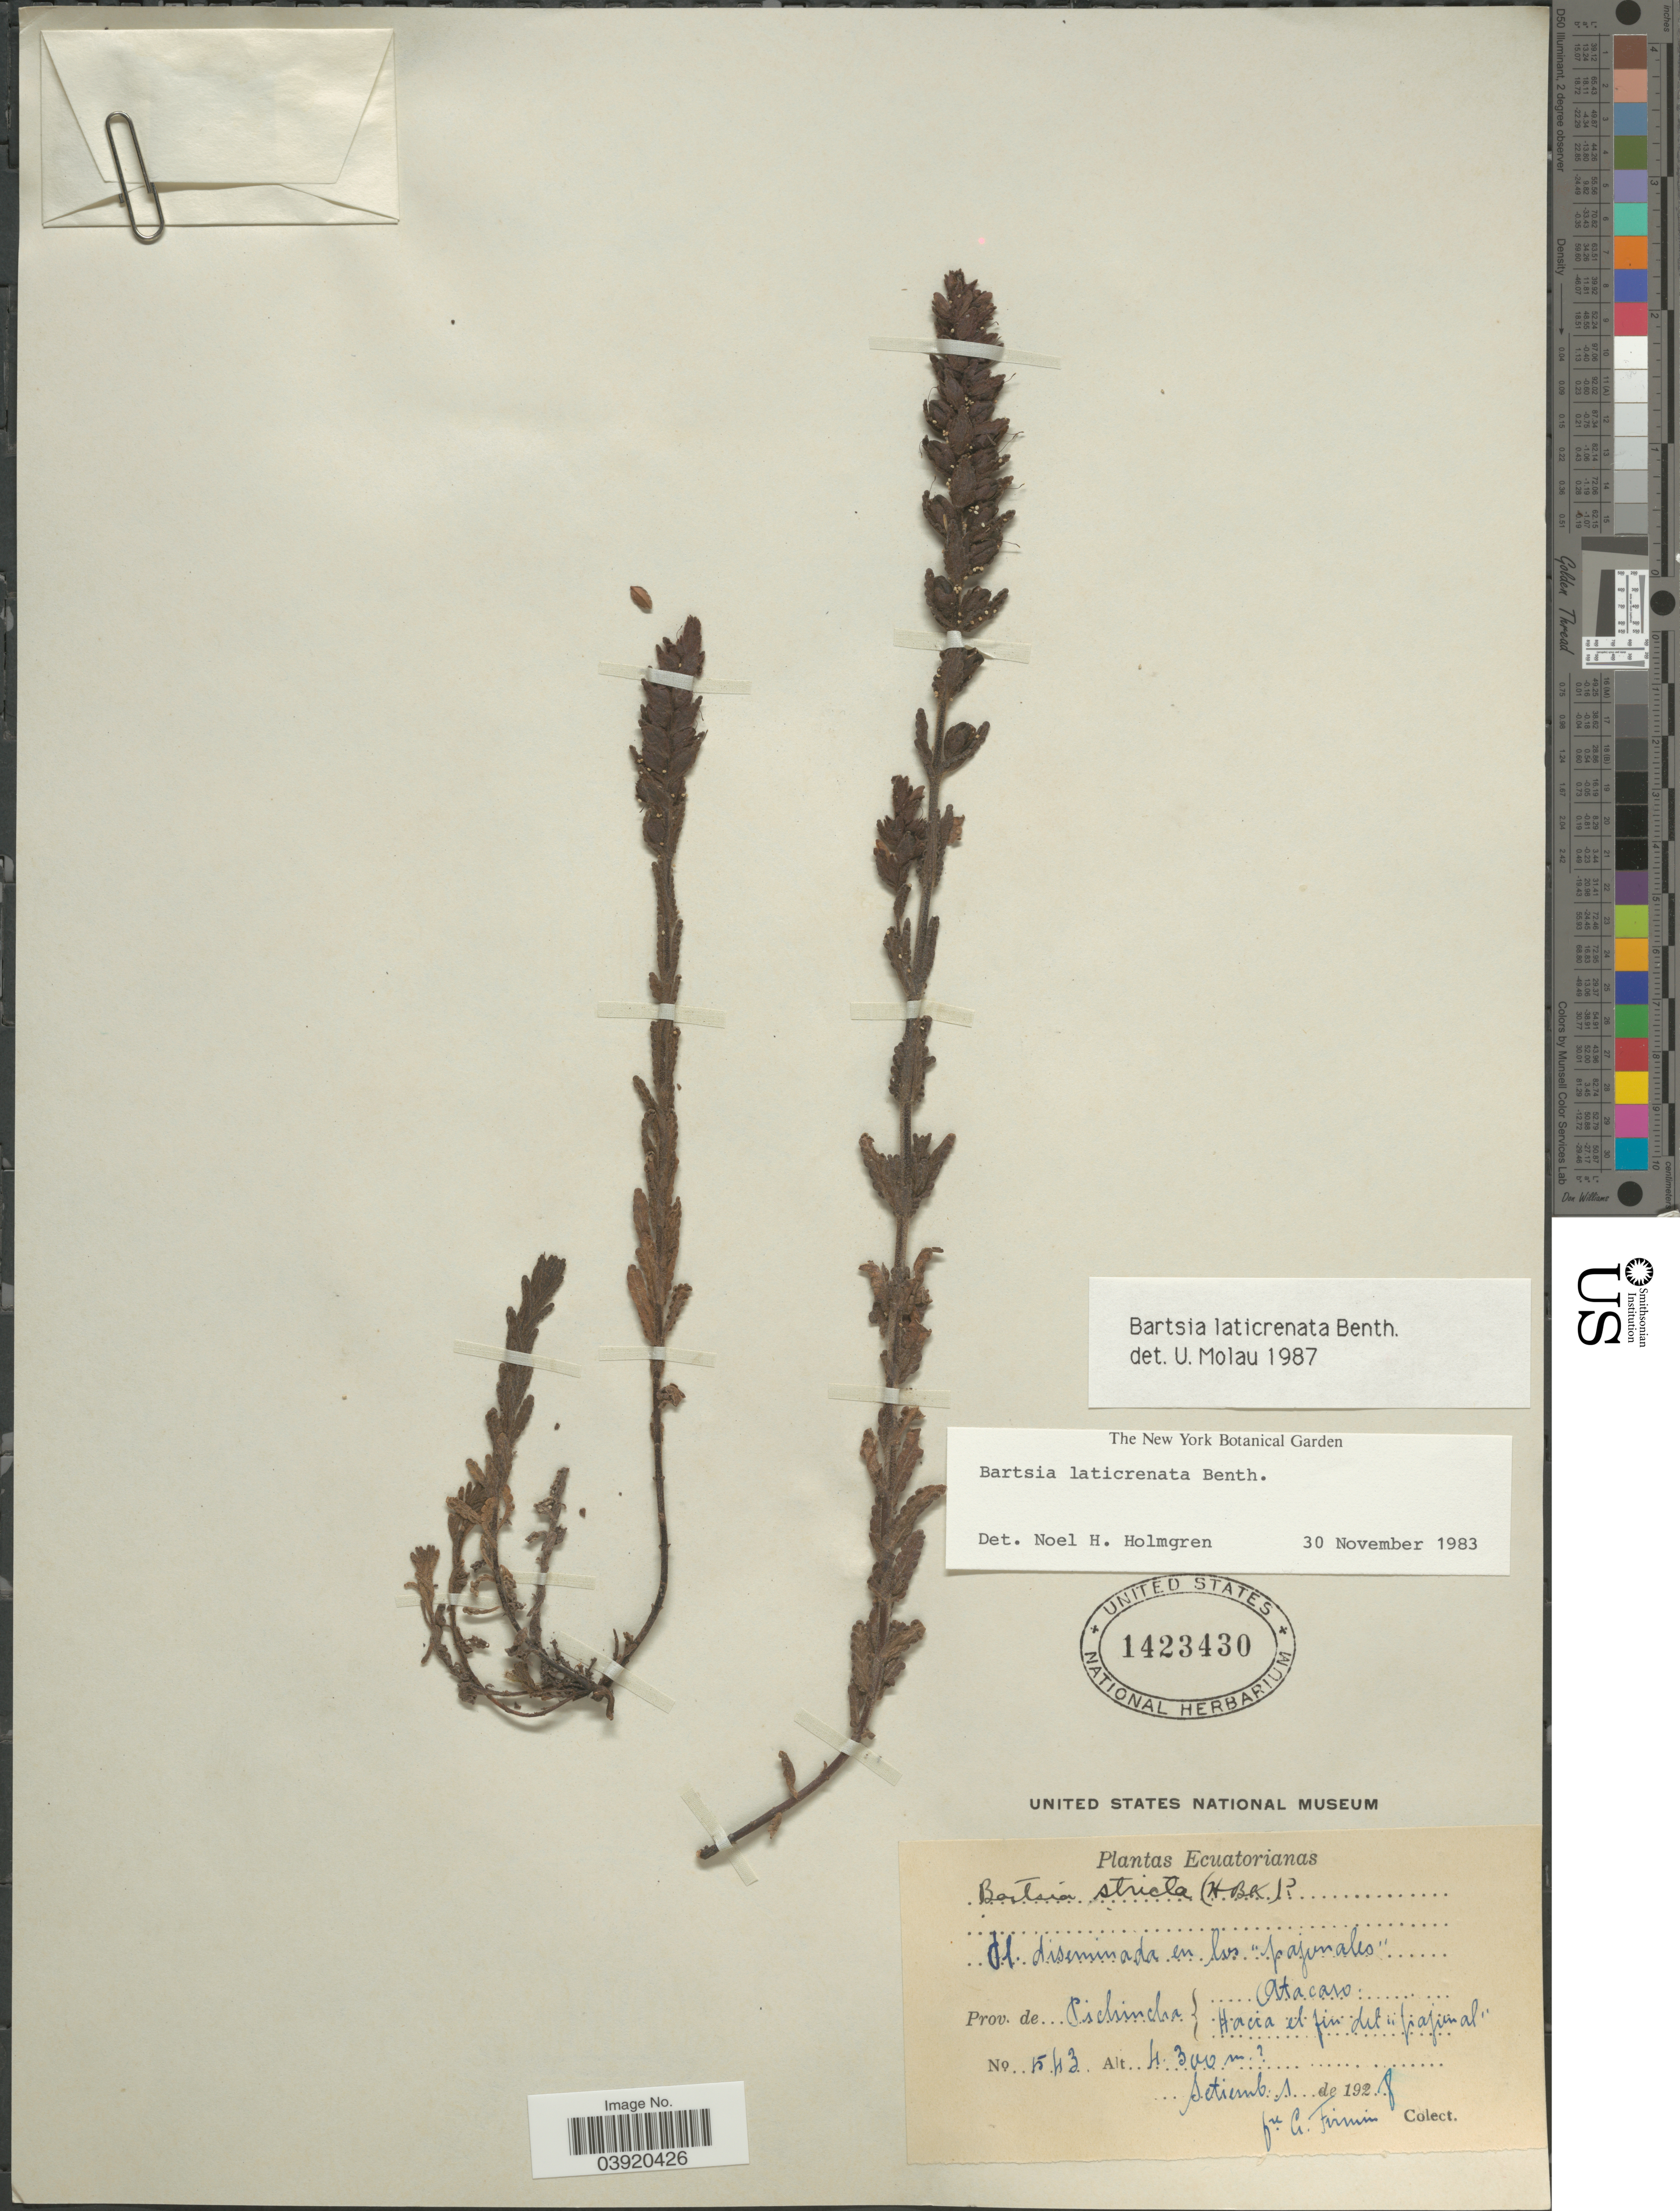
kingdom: Plantae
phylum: Tracheophyta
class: Magnoliopsida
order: Lamiales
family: Orobanchaceae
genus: Bartsia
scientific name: Bartsia laticrenata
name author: Benth.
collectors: F. Firmin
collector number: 543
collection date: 1928-09-01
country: Ecuador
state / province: Pichincha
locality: Atacazo. Hacia el fin del "pajonal".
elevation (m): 4300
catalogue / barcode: US 1423430